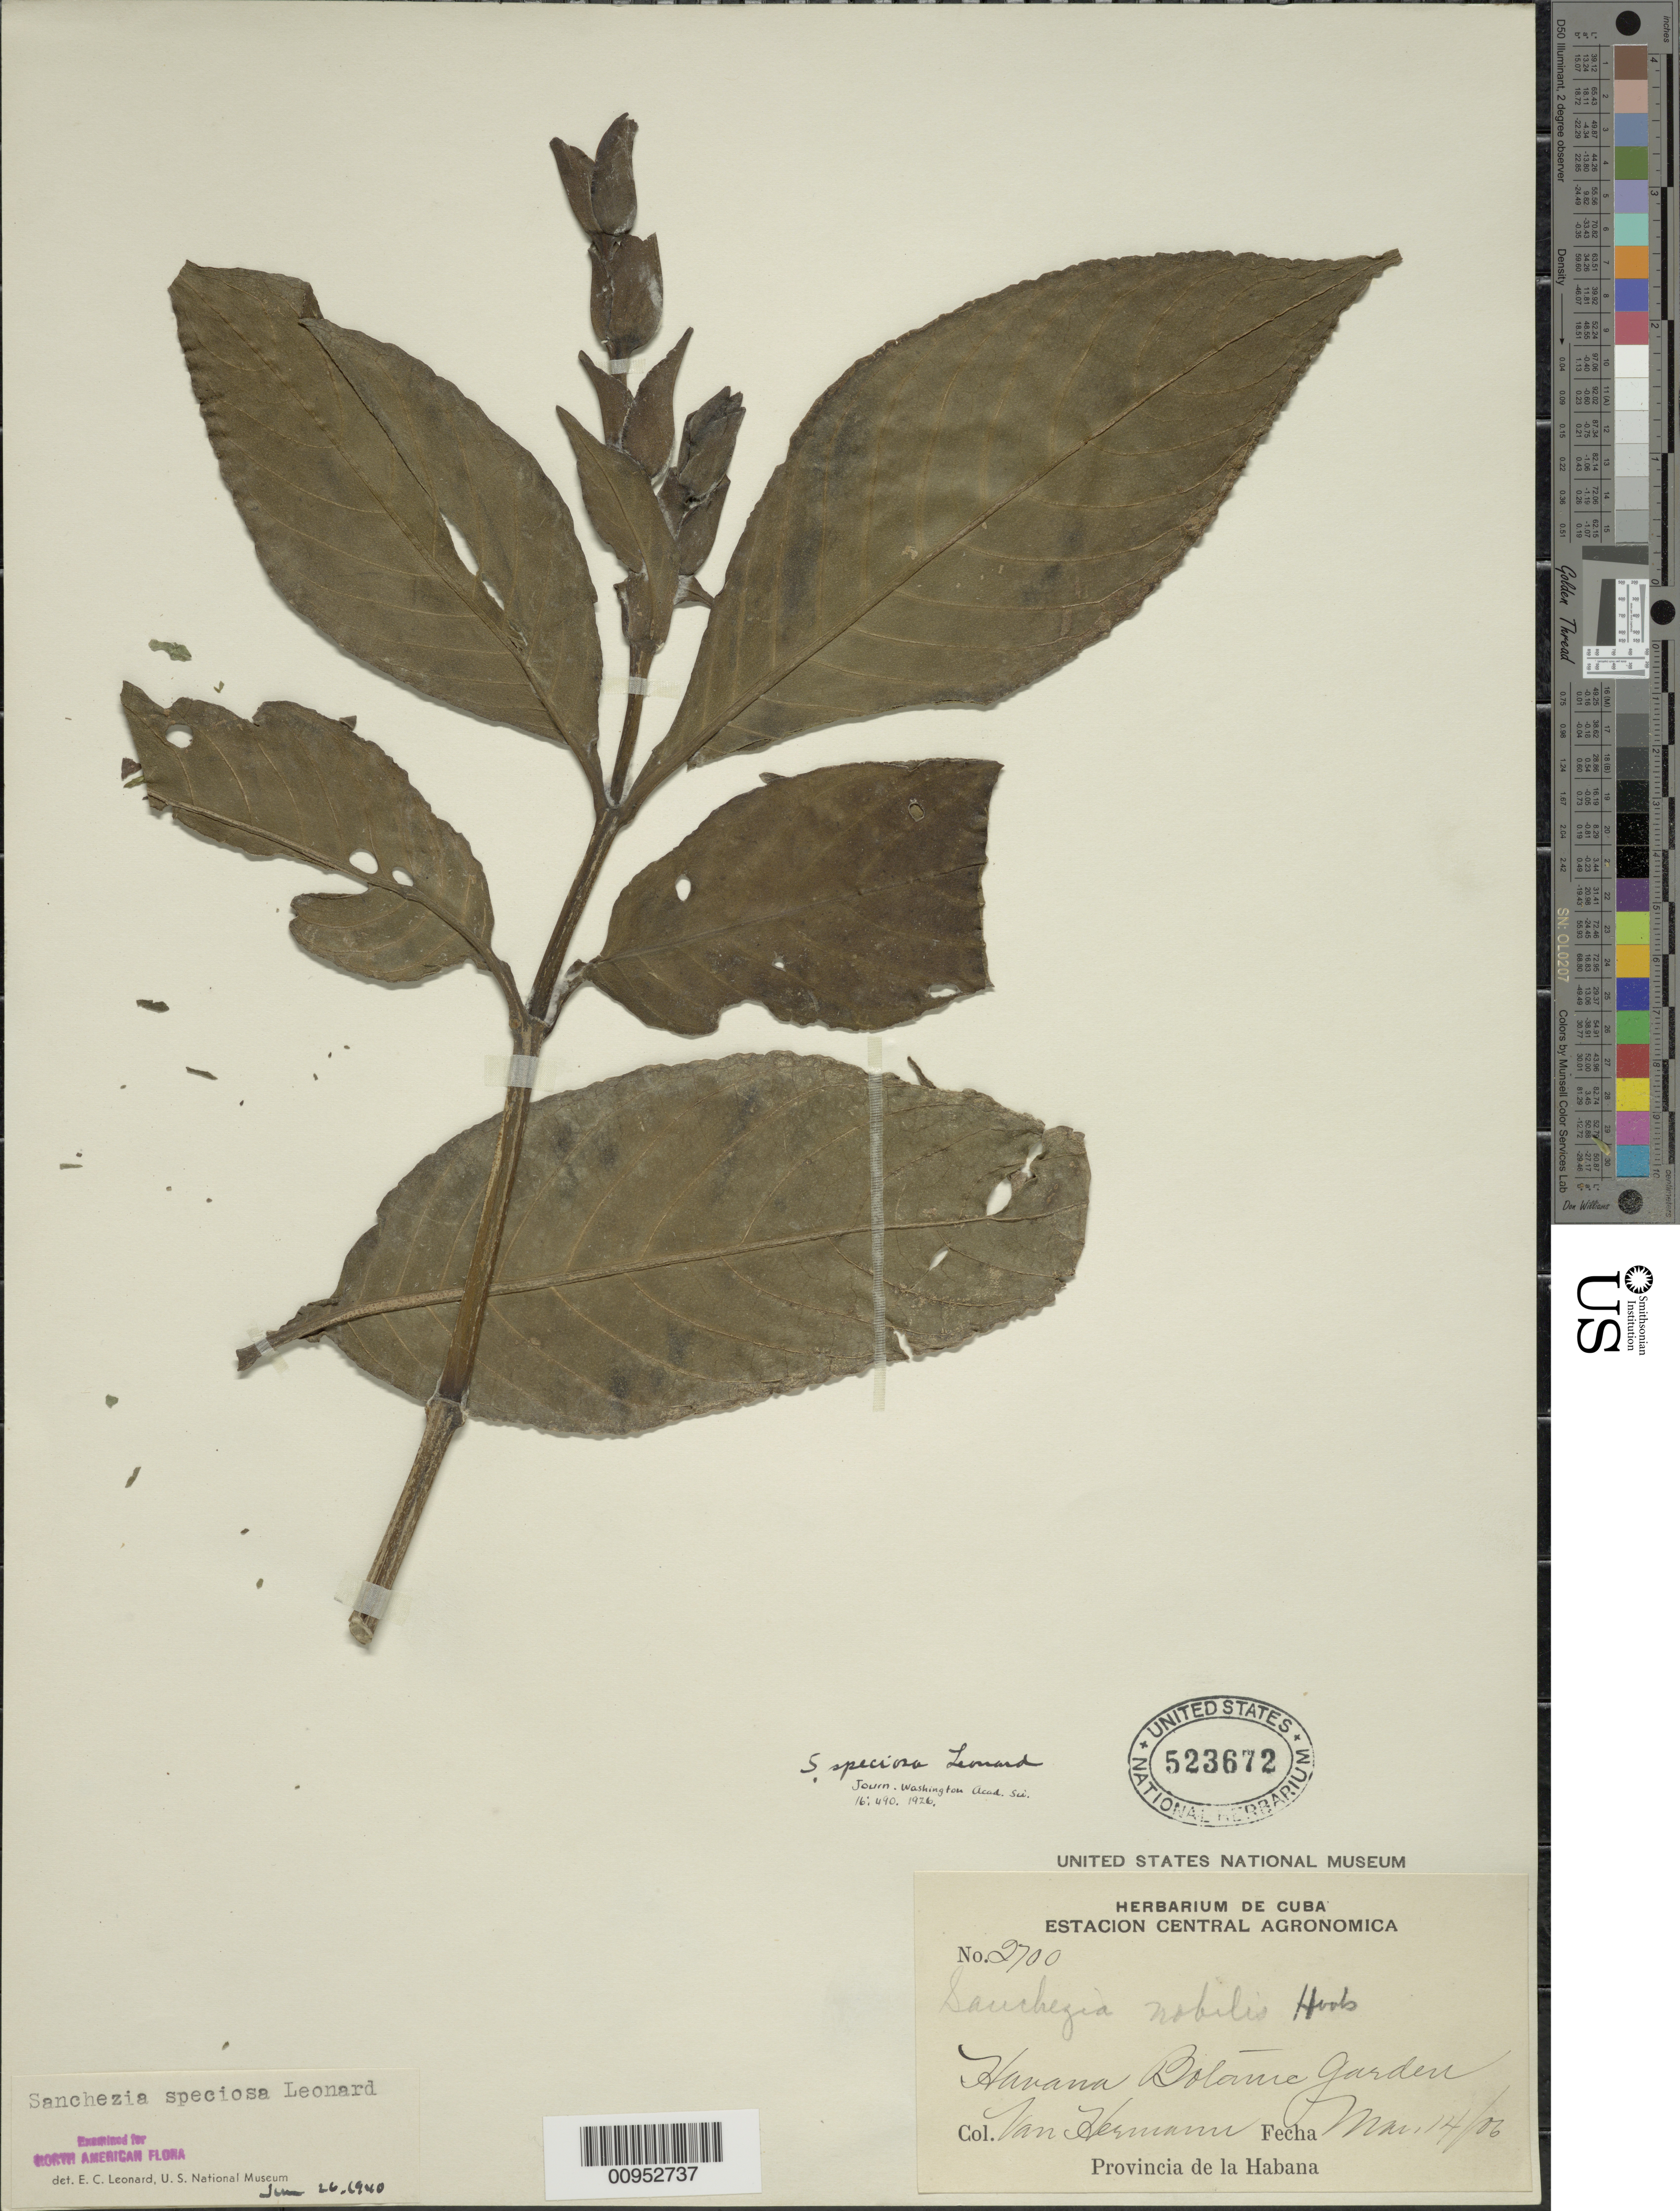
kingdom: Plantae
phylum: Tracheophyta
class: Magnoliopsida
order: Lamiales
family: Acanthaceae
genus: Sanchezia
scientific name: Sanchezia oblonga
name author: Ruiz & Pav.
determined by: Azevedo, Igor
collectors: H. A. Van Hermann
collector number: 2700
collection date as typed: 14 Mar 1906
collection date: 1906-03-14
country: Cuba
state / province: La Habana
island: Cuba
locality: Havana Botanic Garden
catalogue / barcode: US 523672